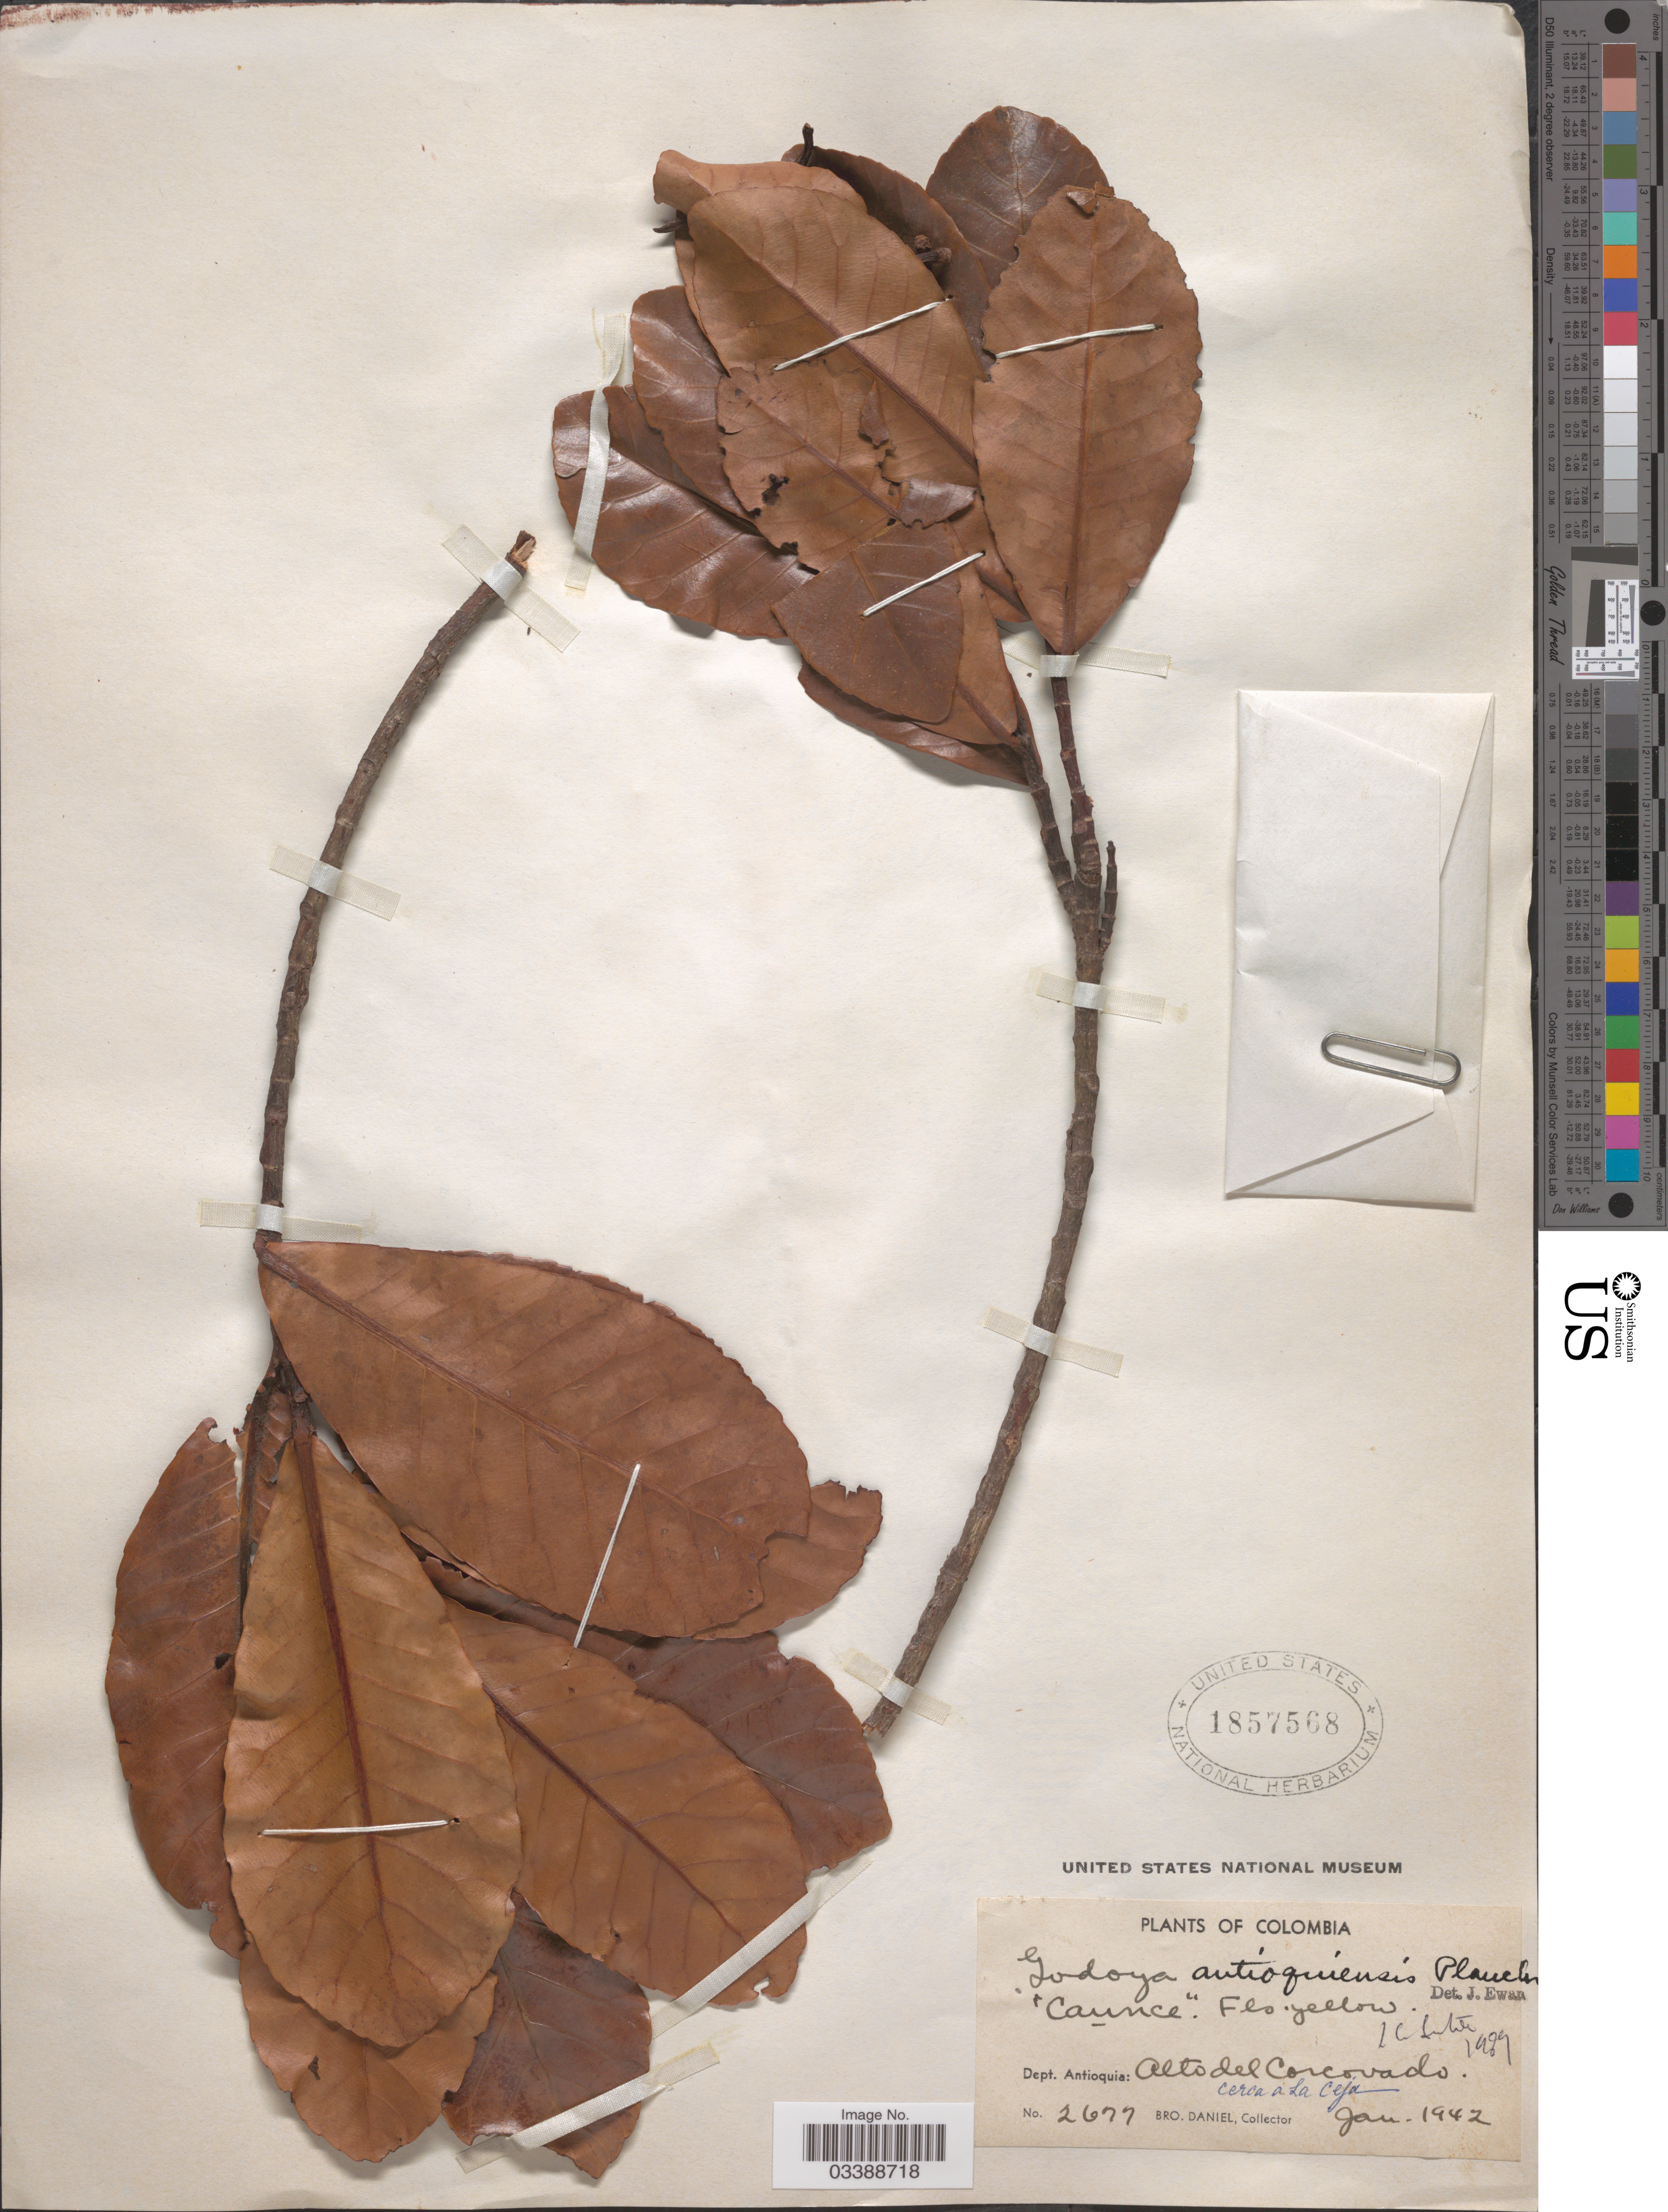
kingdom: Plantae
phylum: Tracheophyta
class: Magnoliopsida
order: Malpighiales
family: Ochnaceae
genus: Godoya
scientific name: Godoya antioquiensis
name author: Planch.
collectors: Bro. Daniel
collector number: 2677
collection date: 1942-01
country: Colombia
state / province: Antioquia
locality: Dept. Antioquia: Alto del Corcovado. Cerca a La Ceja.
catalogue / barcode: US 1857568